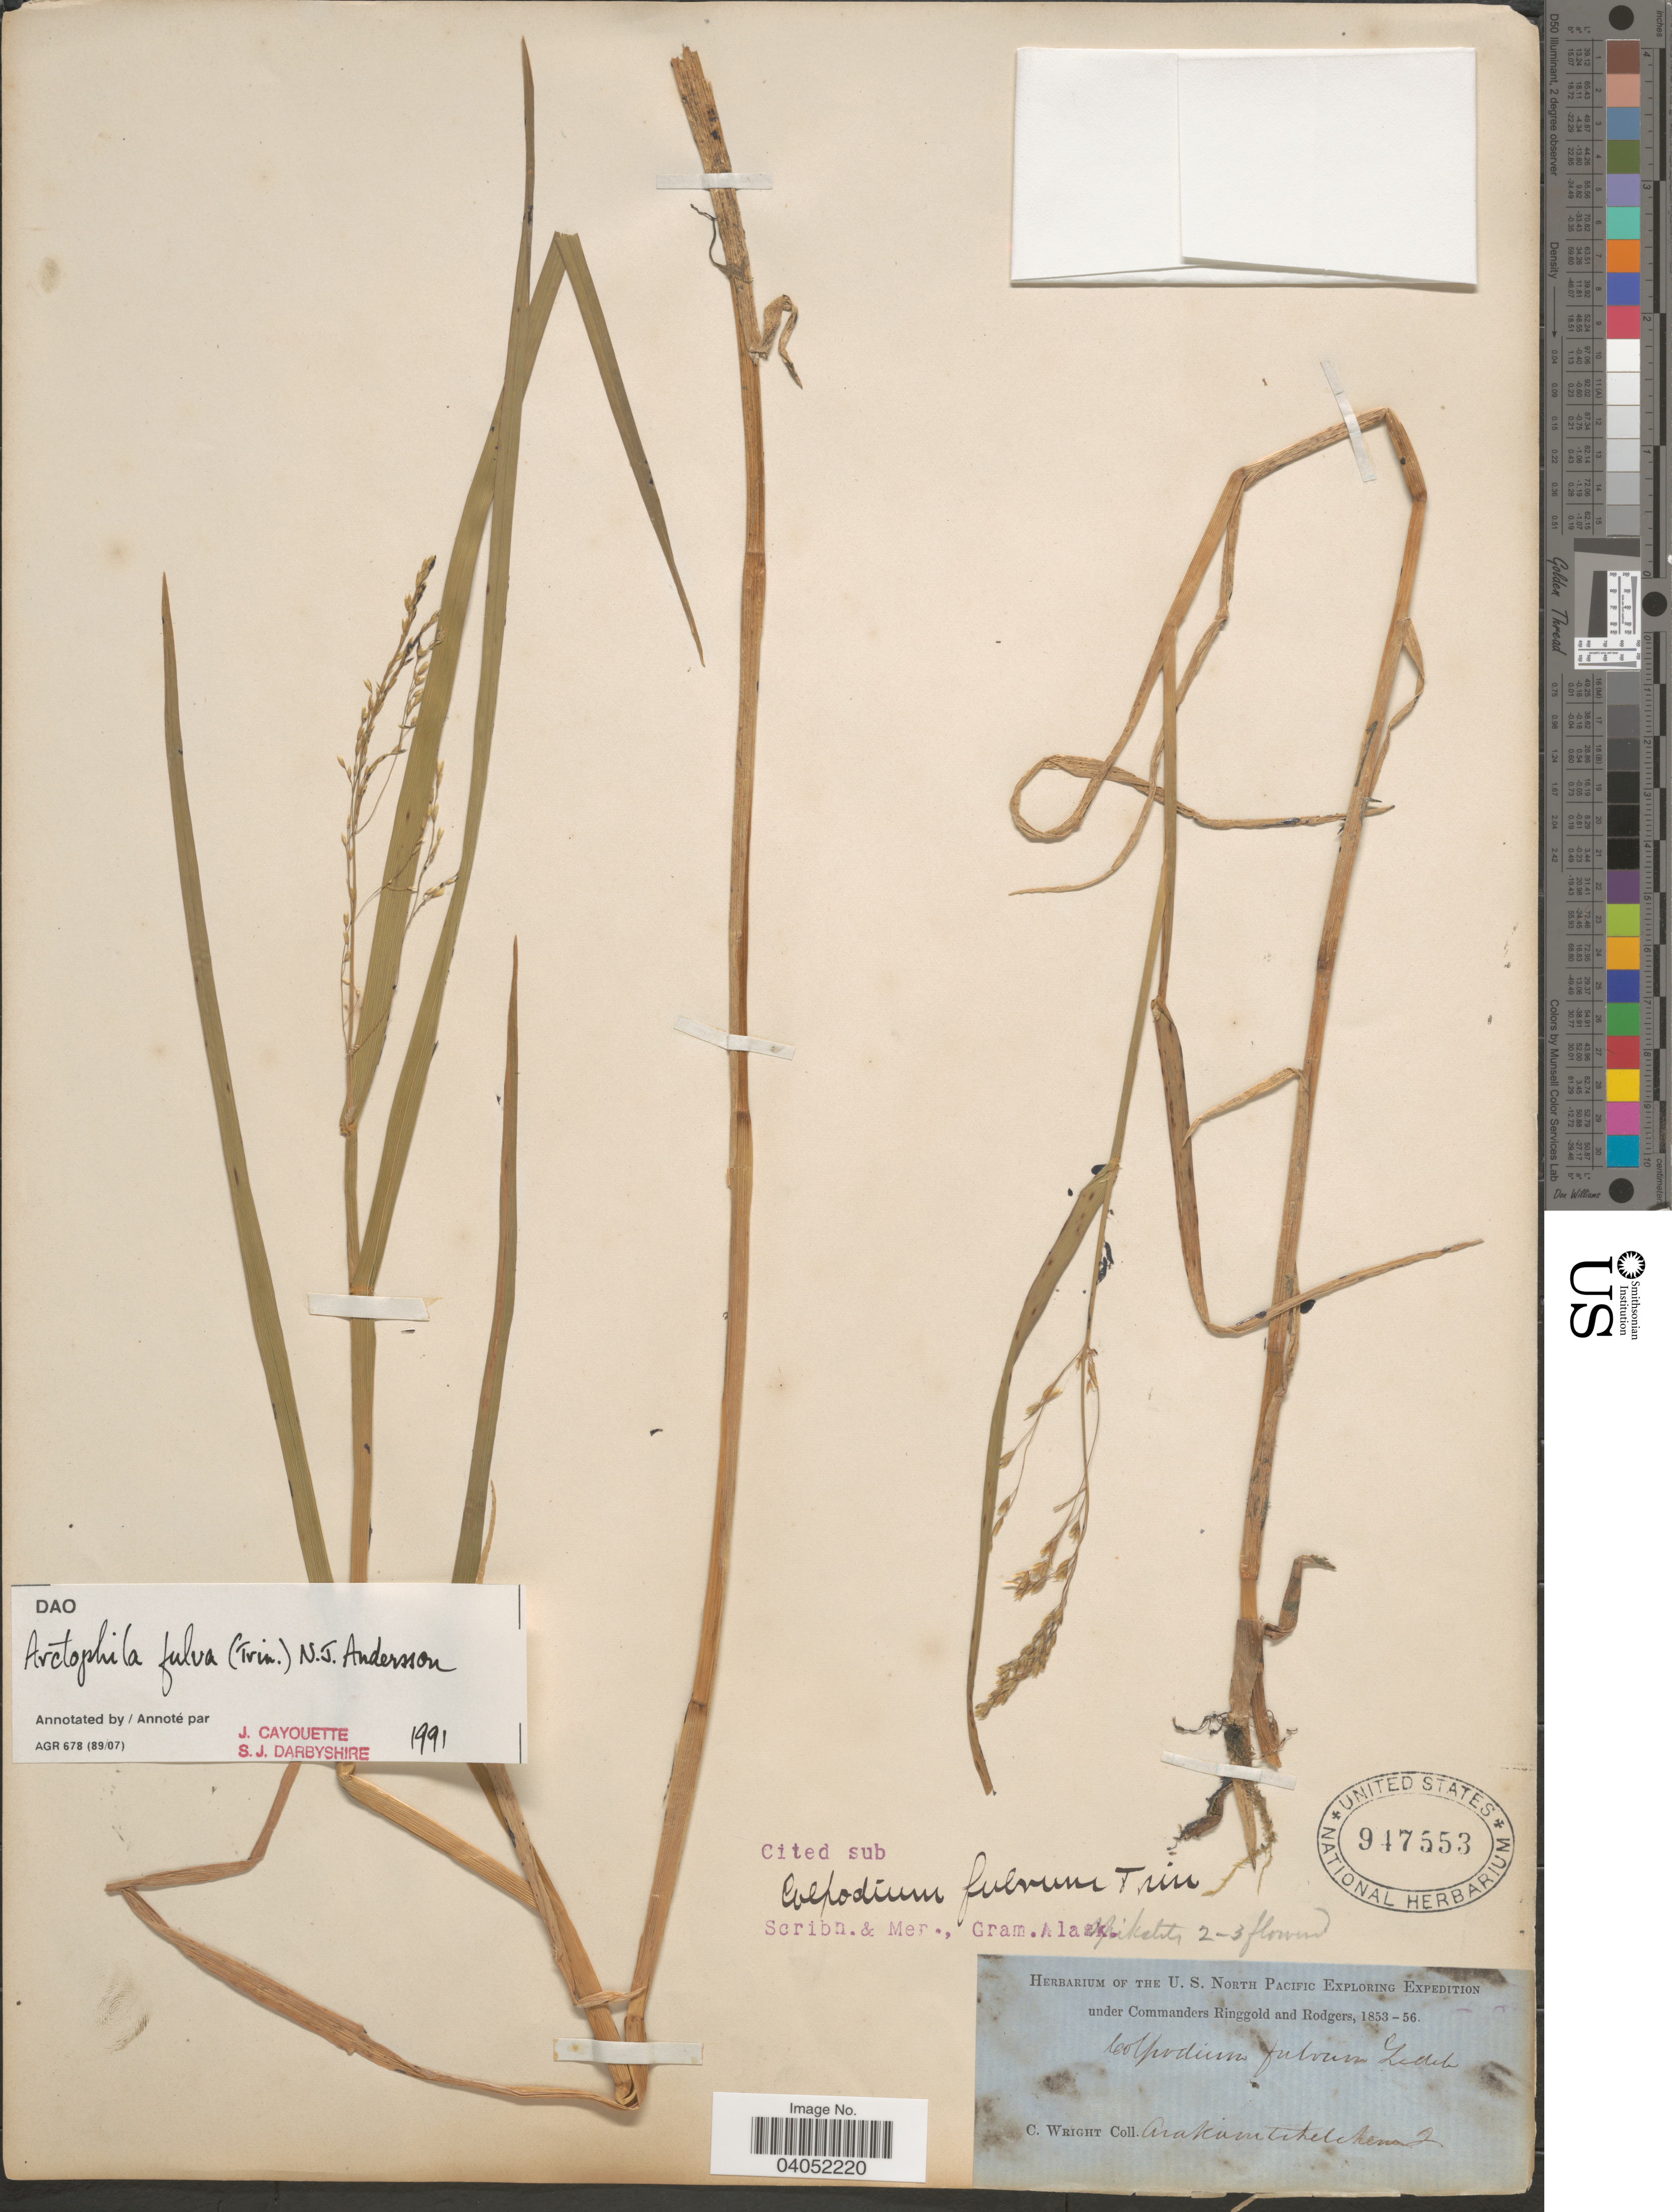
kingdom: Plantae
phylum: Tracheophyta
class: Liliopsida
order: Poales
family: Poaceae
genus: Arctophila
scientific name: Arctophila fulva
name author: (Trin.) Andersson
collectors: C. Wright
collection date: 1853/1856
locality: Arakamtchelchena I. [interpreted]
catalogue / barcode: US 947553